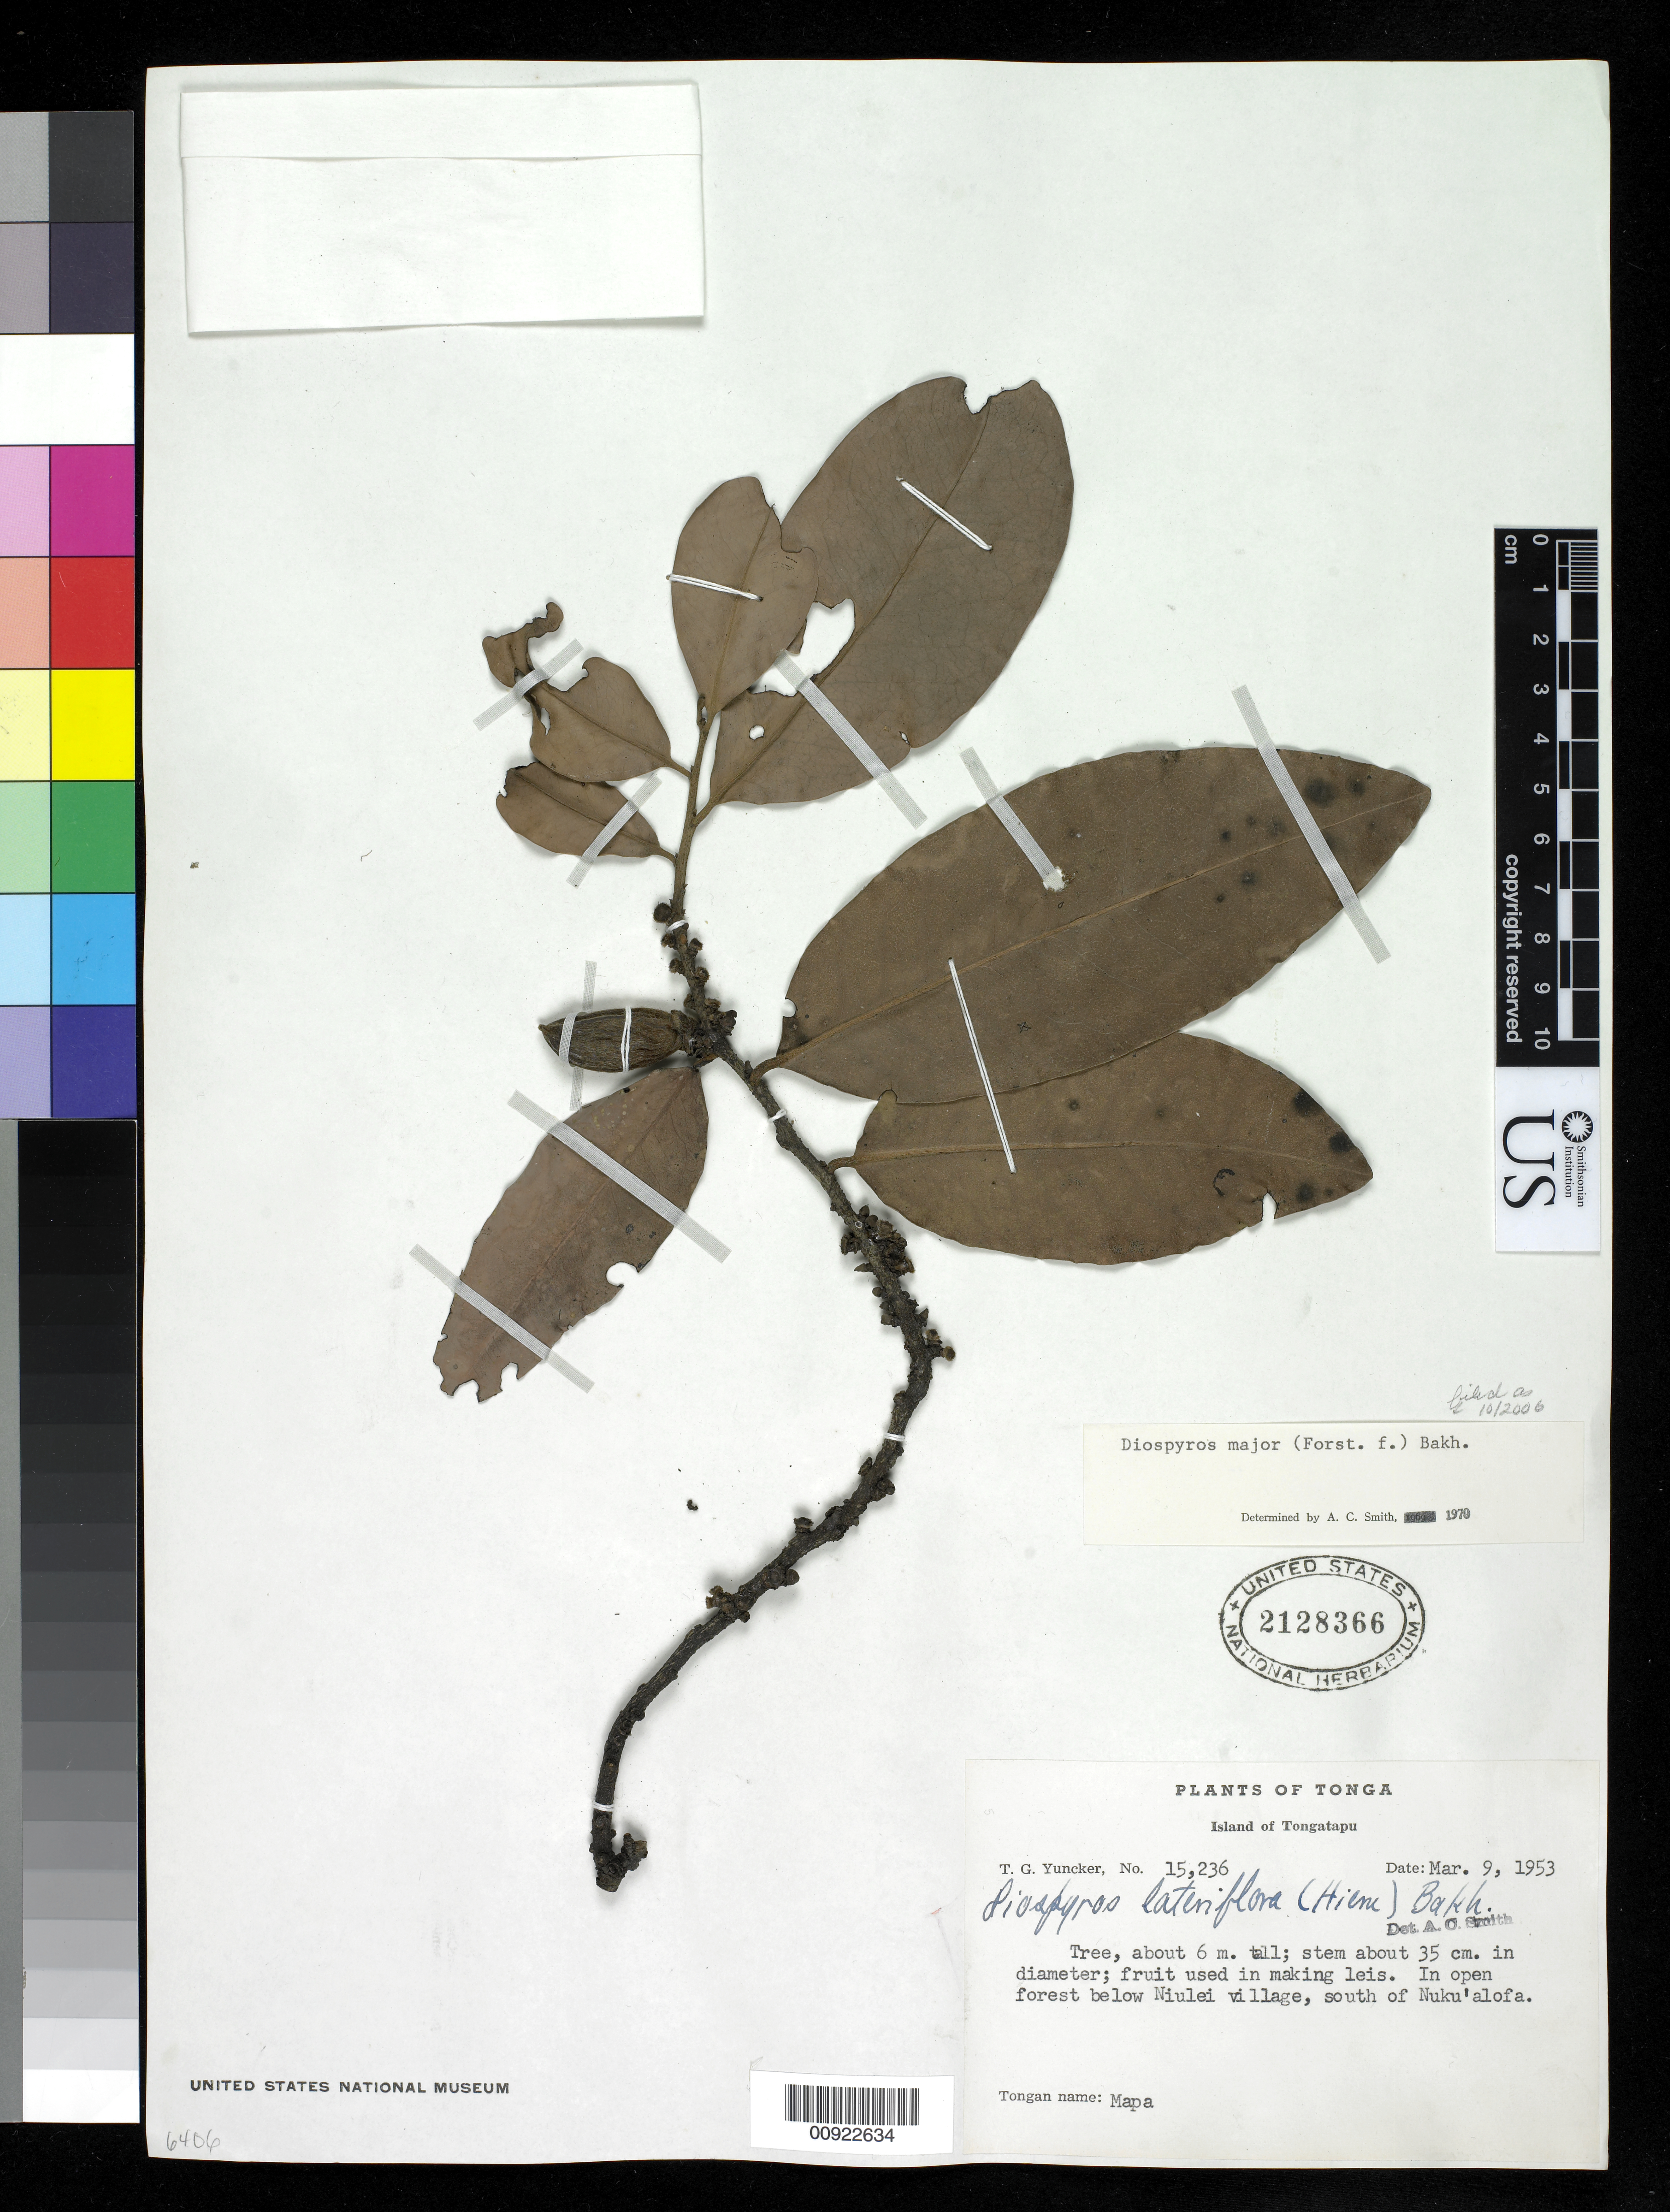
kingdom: Plantae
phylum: Tracheophyta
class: Magnoliopsida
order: Ericales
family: Ebenaceae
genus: Diospyros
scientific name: Diospyros major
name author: (G. Forst.) Bakh.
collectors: T. G. Yuncker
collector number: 15236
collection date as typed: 09 Mar 1953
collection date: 1953-03-09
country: Tonga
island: Tongatapu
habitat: In open forest below Niulei village, south of Nuku'alofa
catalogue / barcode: US 2128366